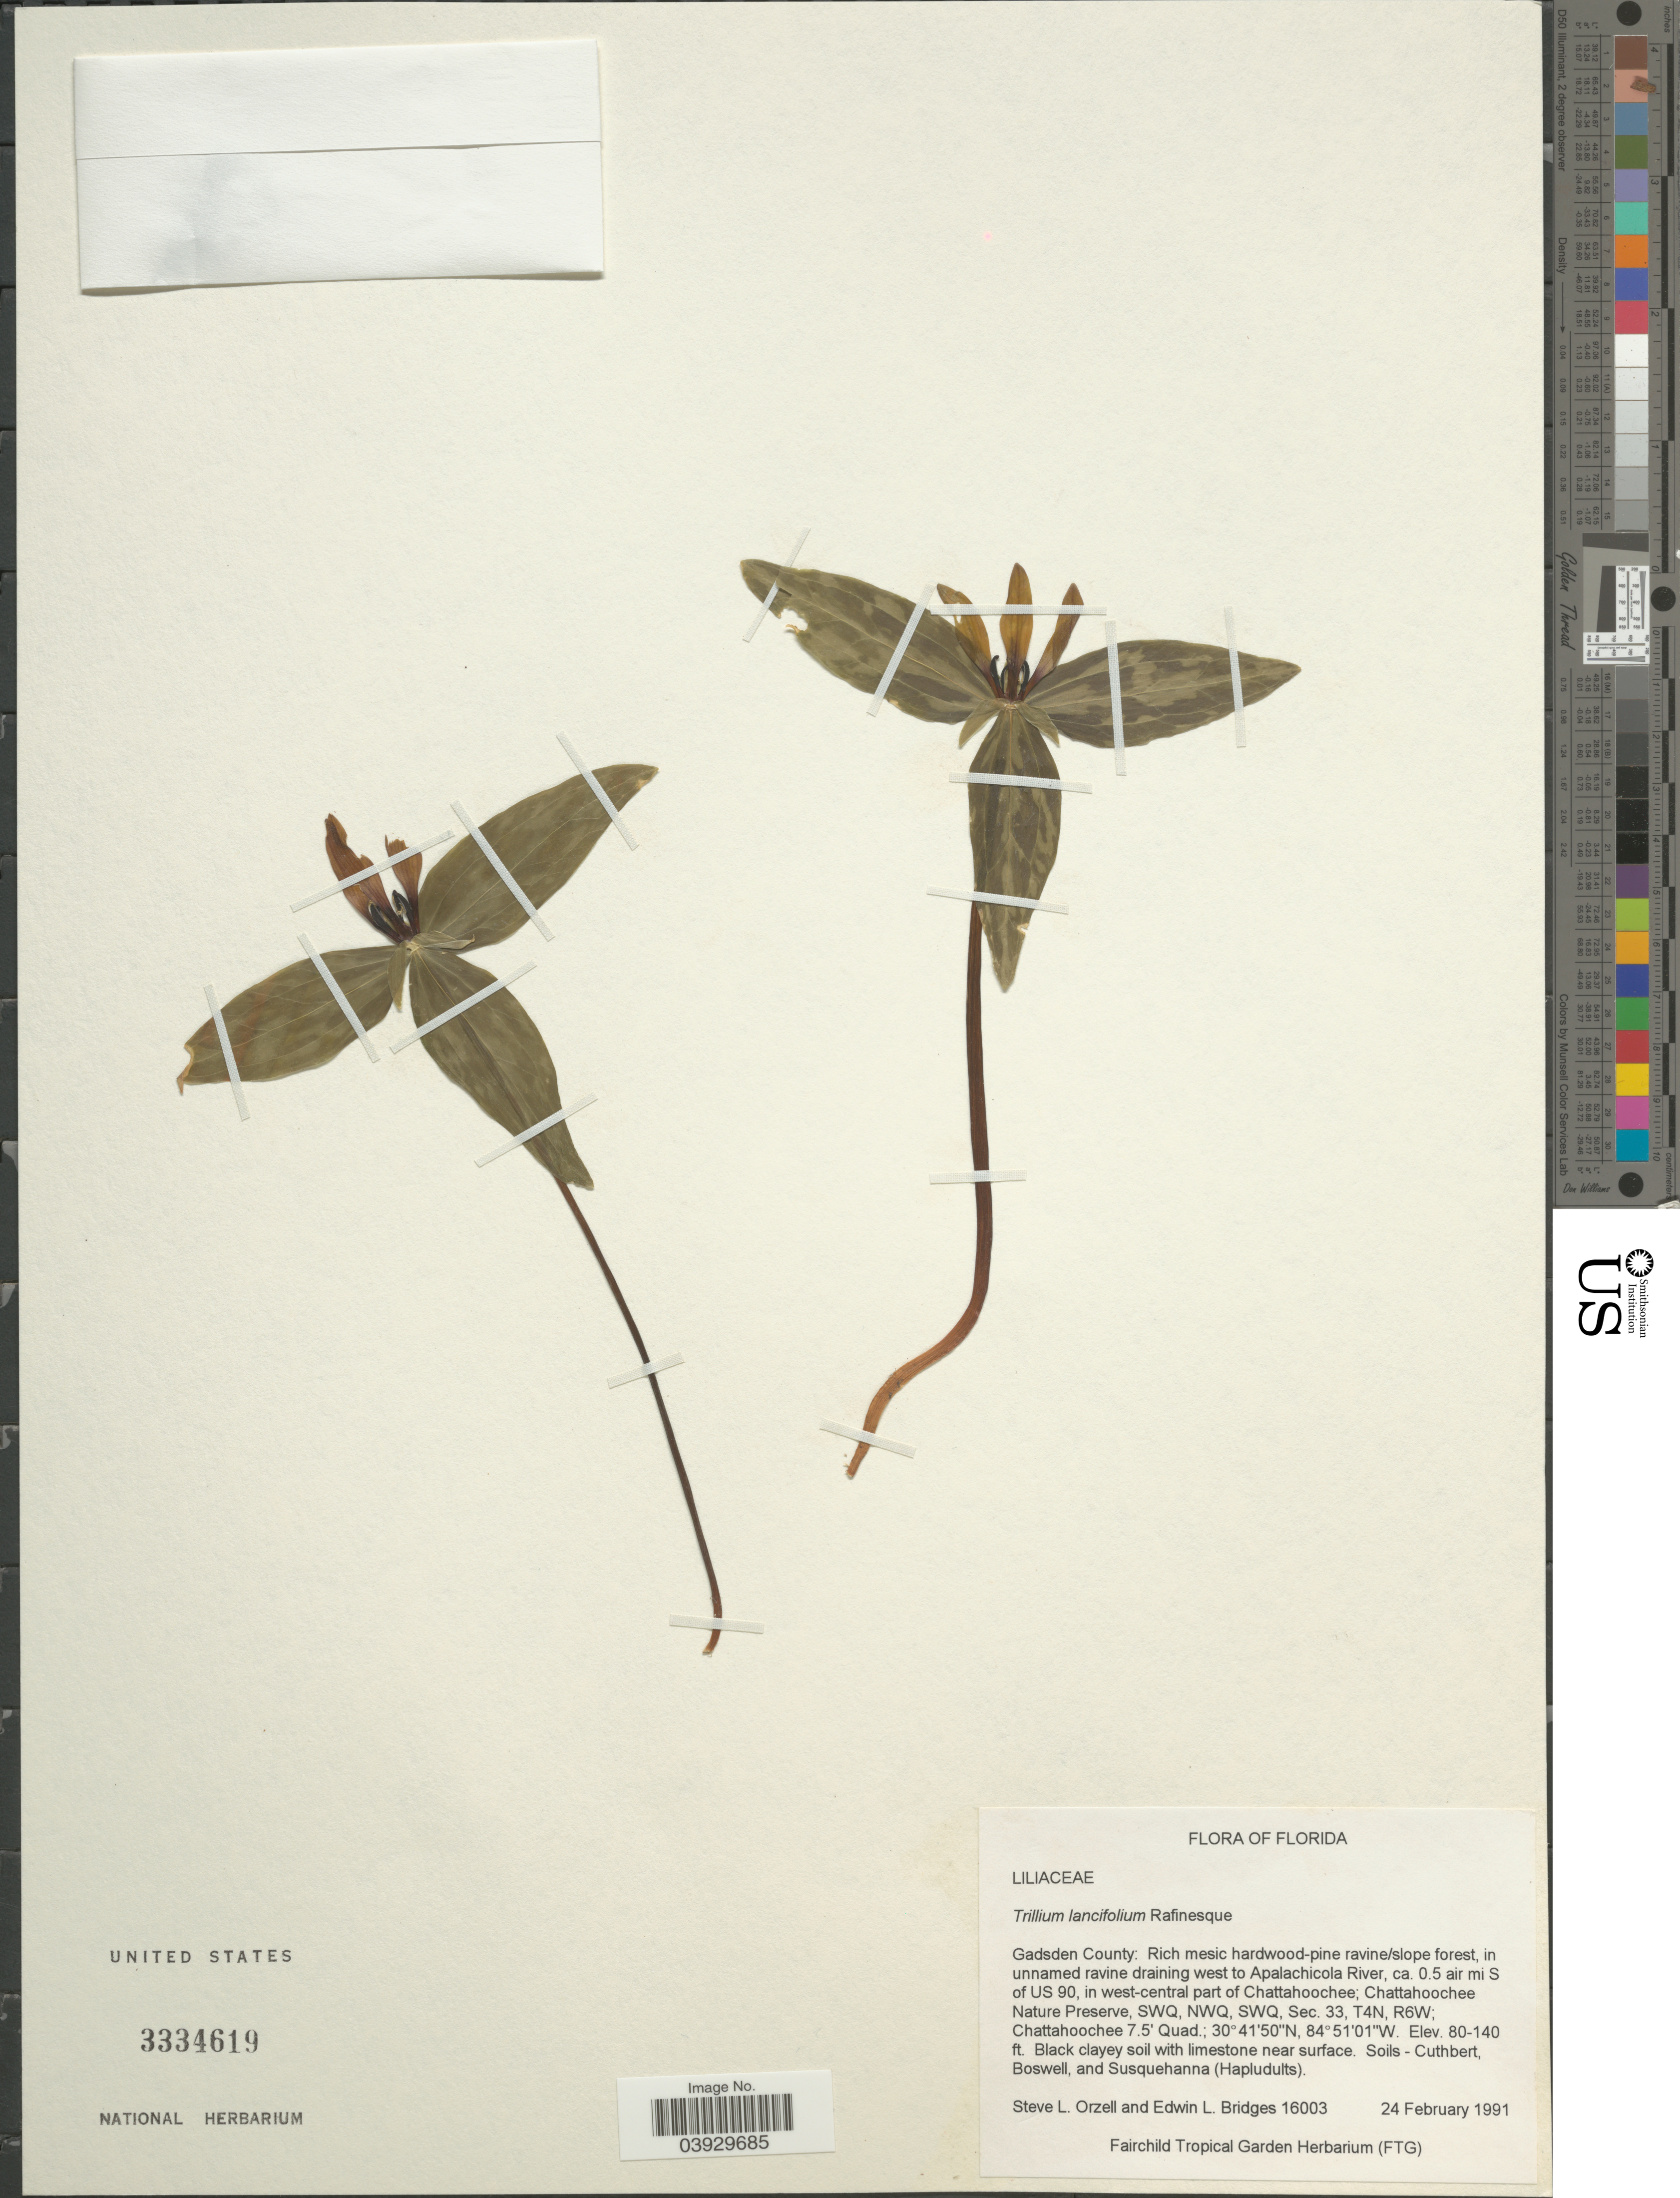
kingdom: Plantae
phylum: Tracheophyta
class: Liliopsida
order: Liliales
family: Melanthiaceae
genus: Trillium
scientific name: Trillium lancifolium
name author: Raf.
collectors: S. Orzell & E. Bridges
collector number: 16003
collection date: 1991-02-24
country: United States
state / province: Florida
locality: Gadsden County: in unnamed ravine draining west to Apalachicola River, ca. 0.5 air mi S of US 90, in west-central part of Chattahoochee; Chattahoochee Nature Preserve, SWQ, NWQ, SWQ, Sec. 33, T4N, R6W; Chattahoochee 7.5' Quad.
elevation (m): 24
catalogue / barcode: US 3334619